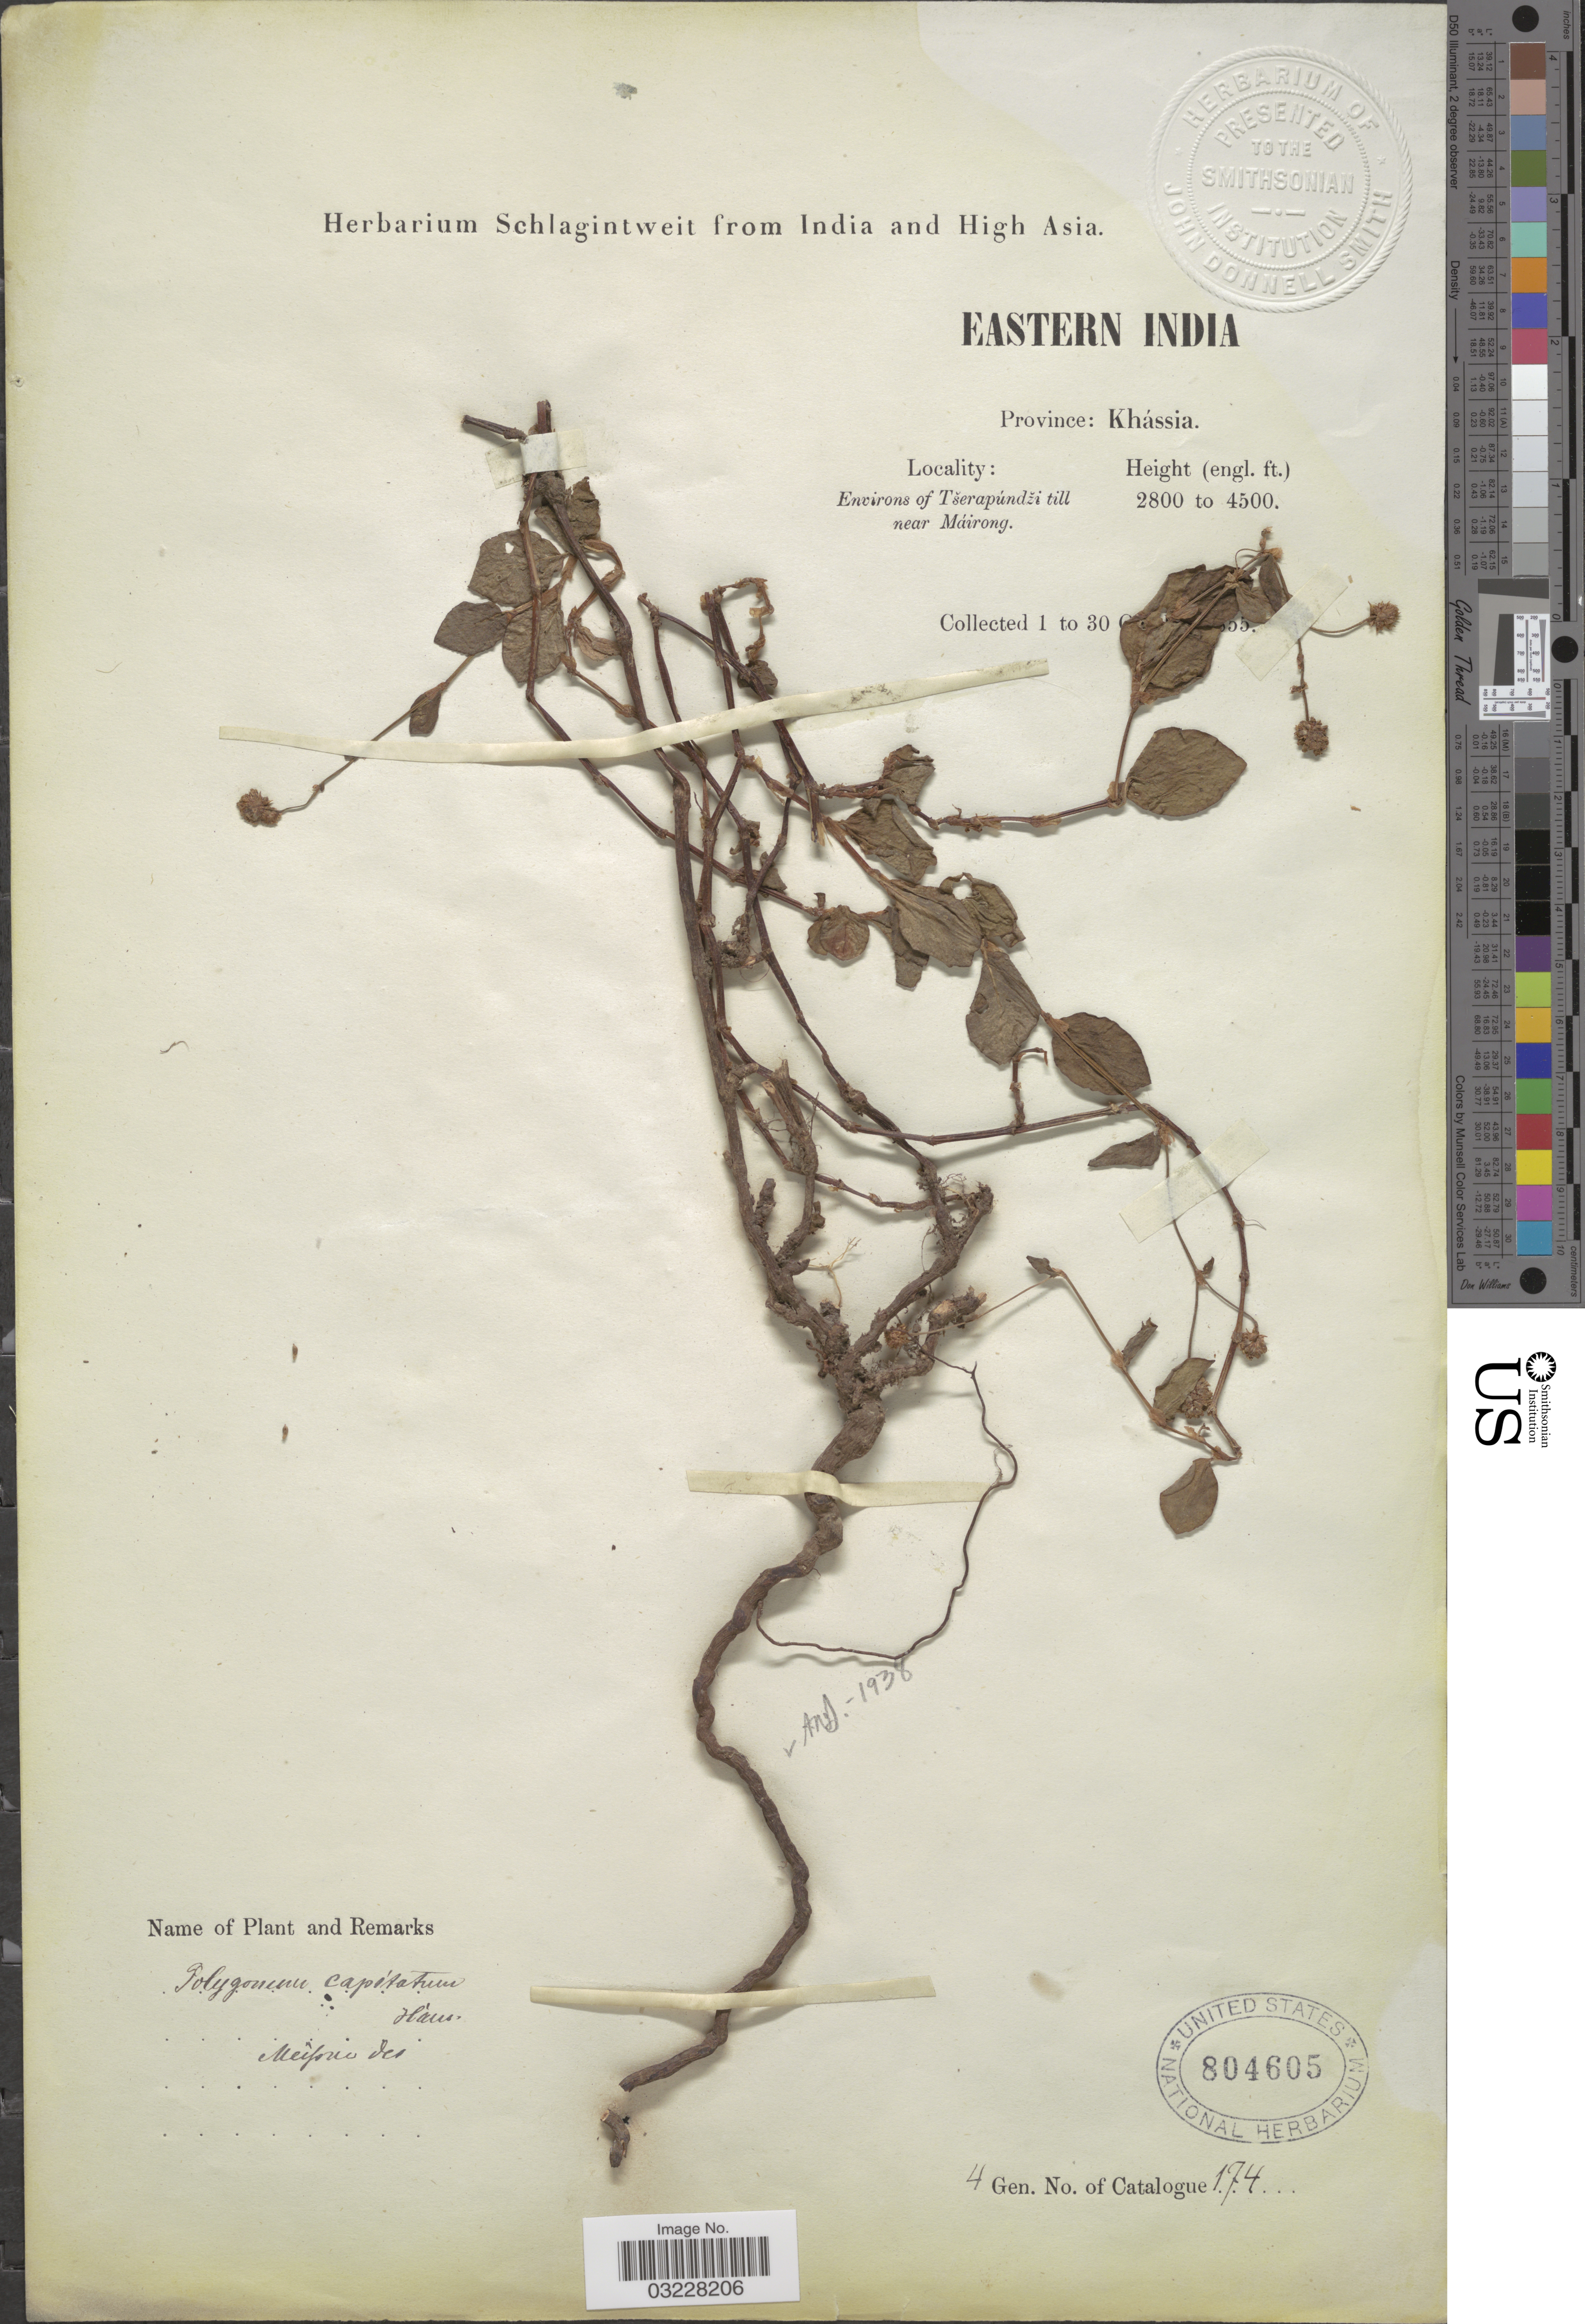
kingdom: Plantae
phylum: Tracheophyta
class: Magnoliopsida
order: Caryophyllales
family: Polygonaceae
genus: Polygonum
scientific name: Polygonum capitatum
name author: Buch.-Ham. ex D. Don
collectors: ex herb. Schlagintweit from India and High Asia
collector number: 174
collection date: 1955-10-01/1955-10-30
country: India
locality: Eastern India. Province: Khássia. Environs of Tserapúndzi till near Máirong.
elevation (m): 853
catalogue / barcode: US 804605